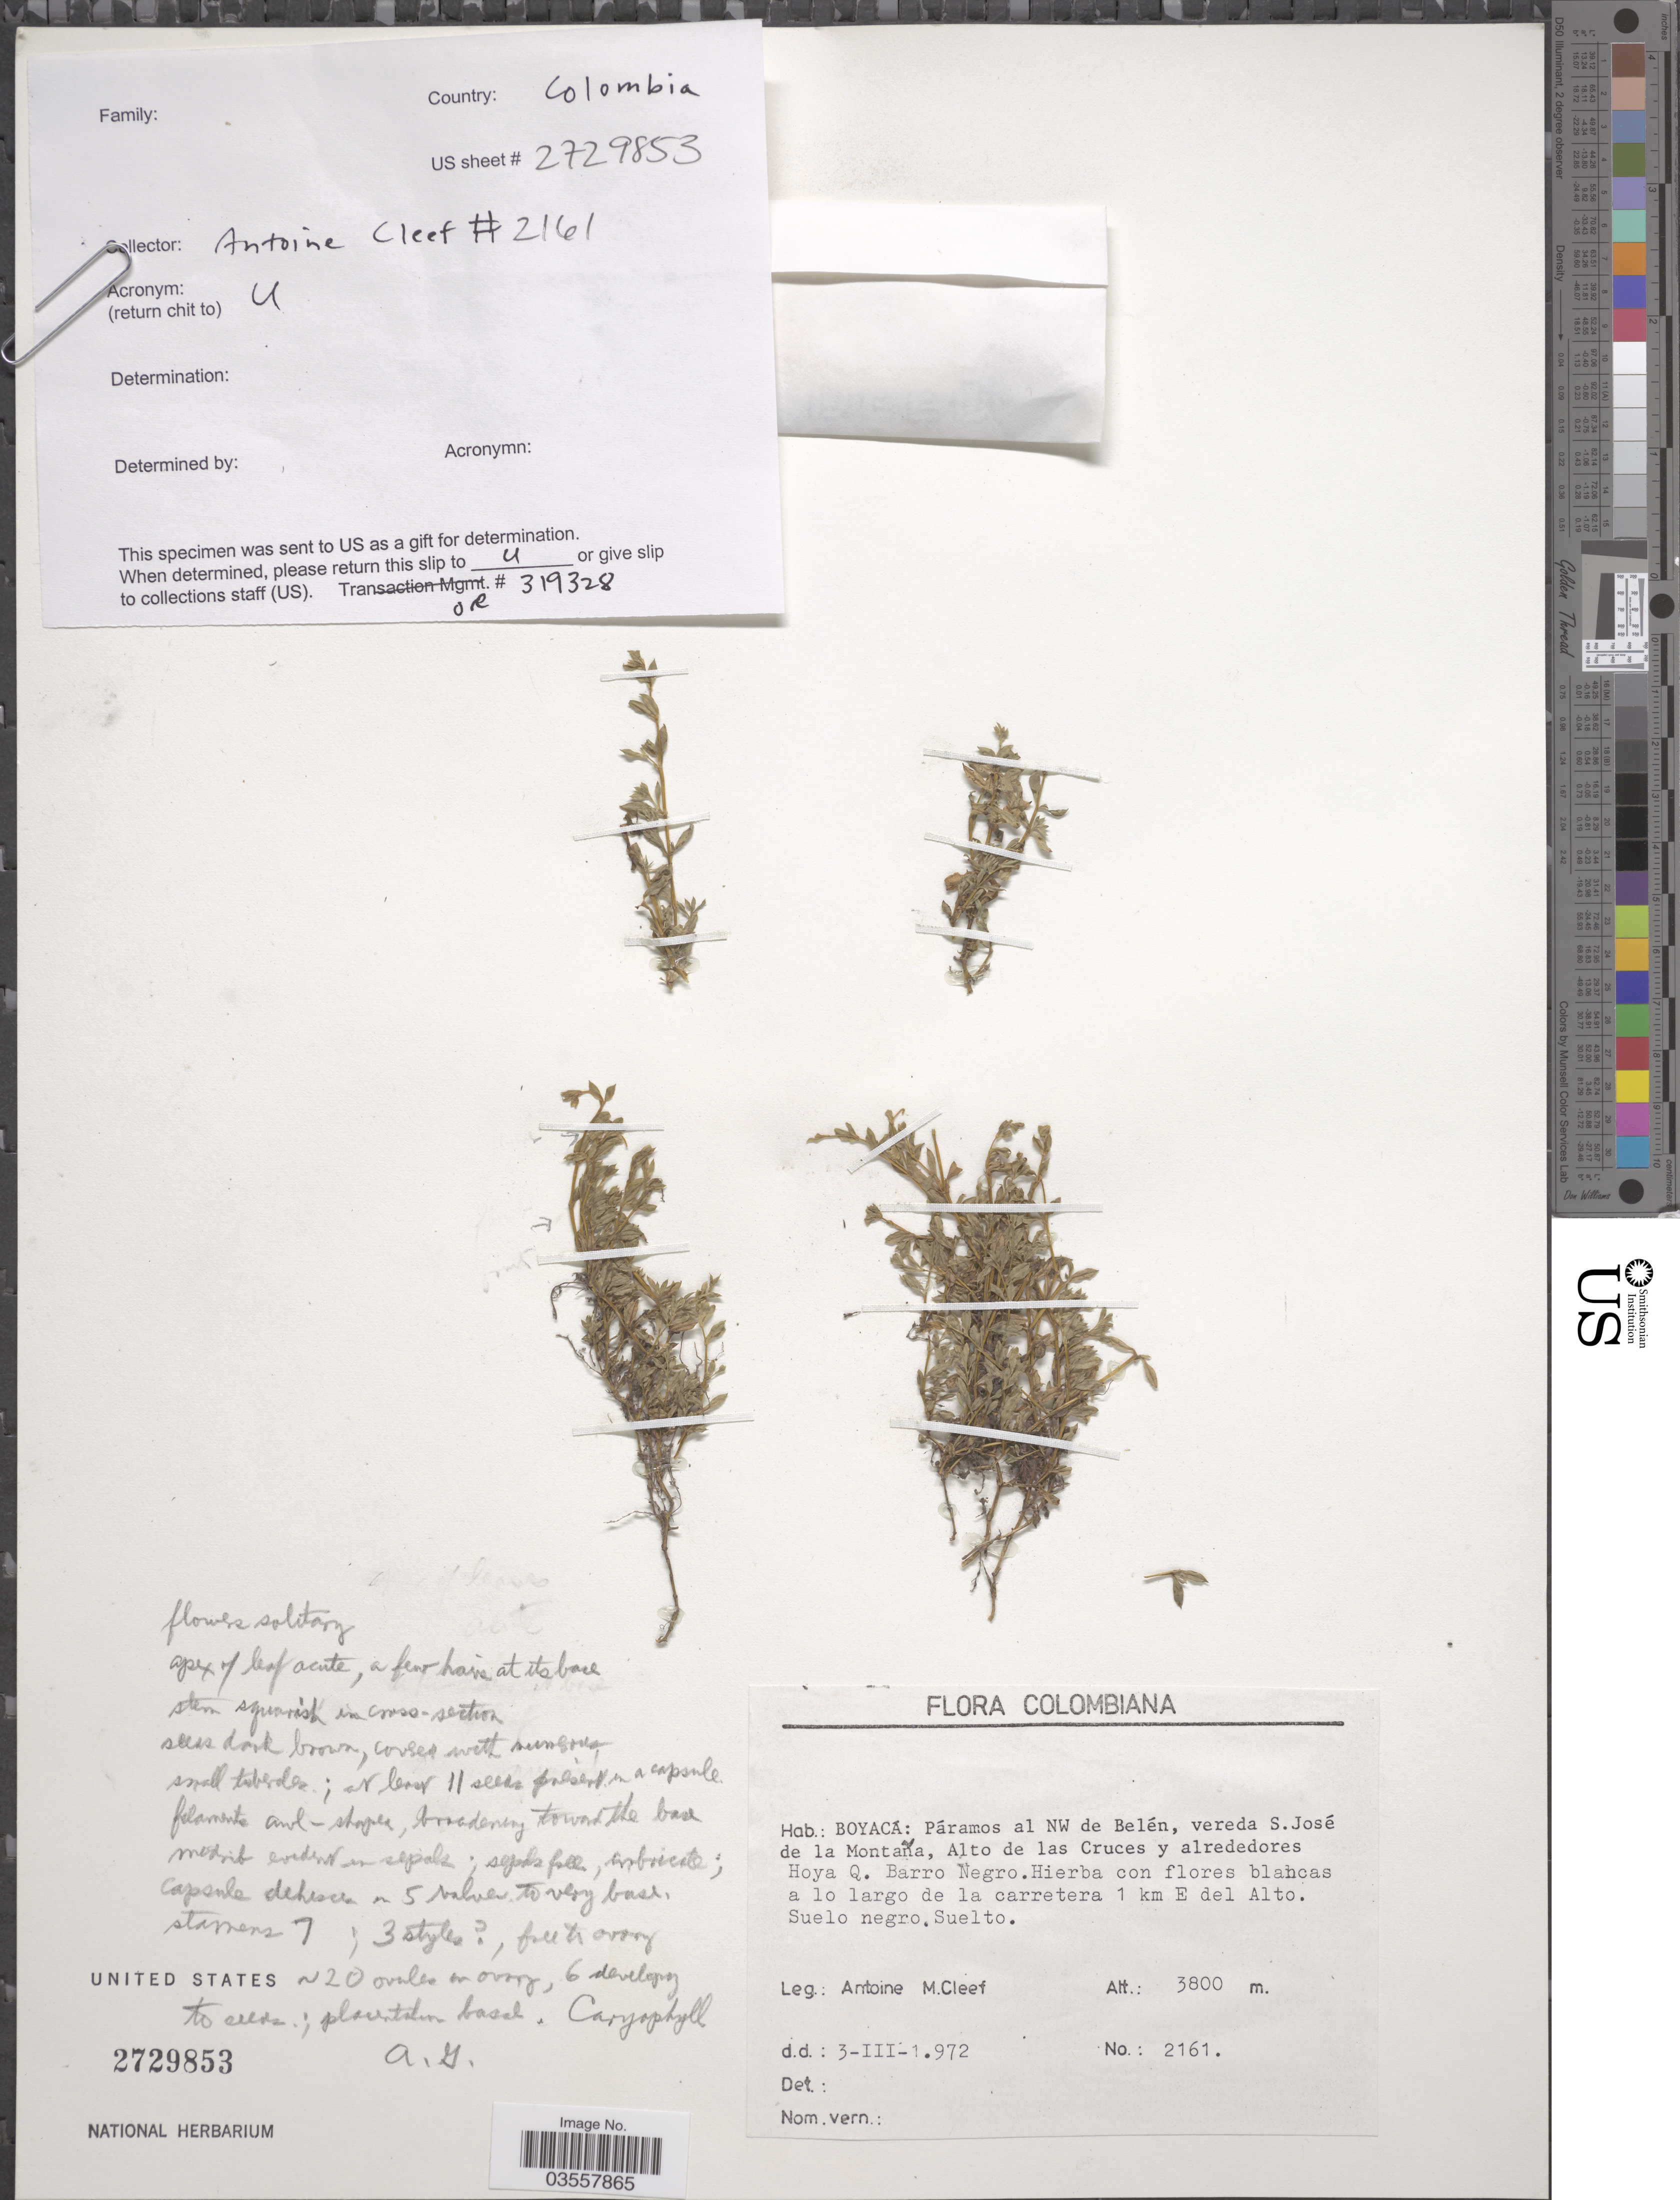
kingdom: Plantae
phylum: Tracheophyta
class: Magnoliopsida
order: Caryophyllales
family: Caryophyllaceae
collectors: A. M. Cleef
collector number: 2161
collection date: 1972-03-03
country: Colombia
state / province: Boyacá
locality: Páramo al NW de Belén, vereda S.José de la Montaña, Alto de las Cruces y alrededores. Hoya Q. Barro Negro. La carretera 1 km E del Alto. Suelo negro, Suelto.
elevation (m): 3800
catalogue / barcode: US 2729853